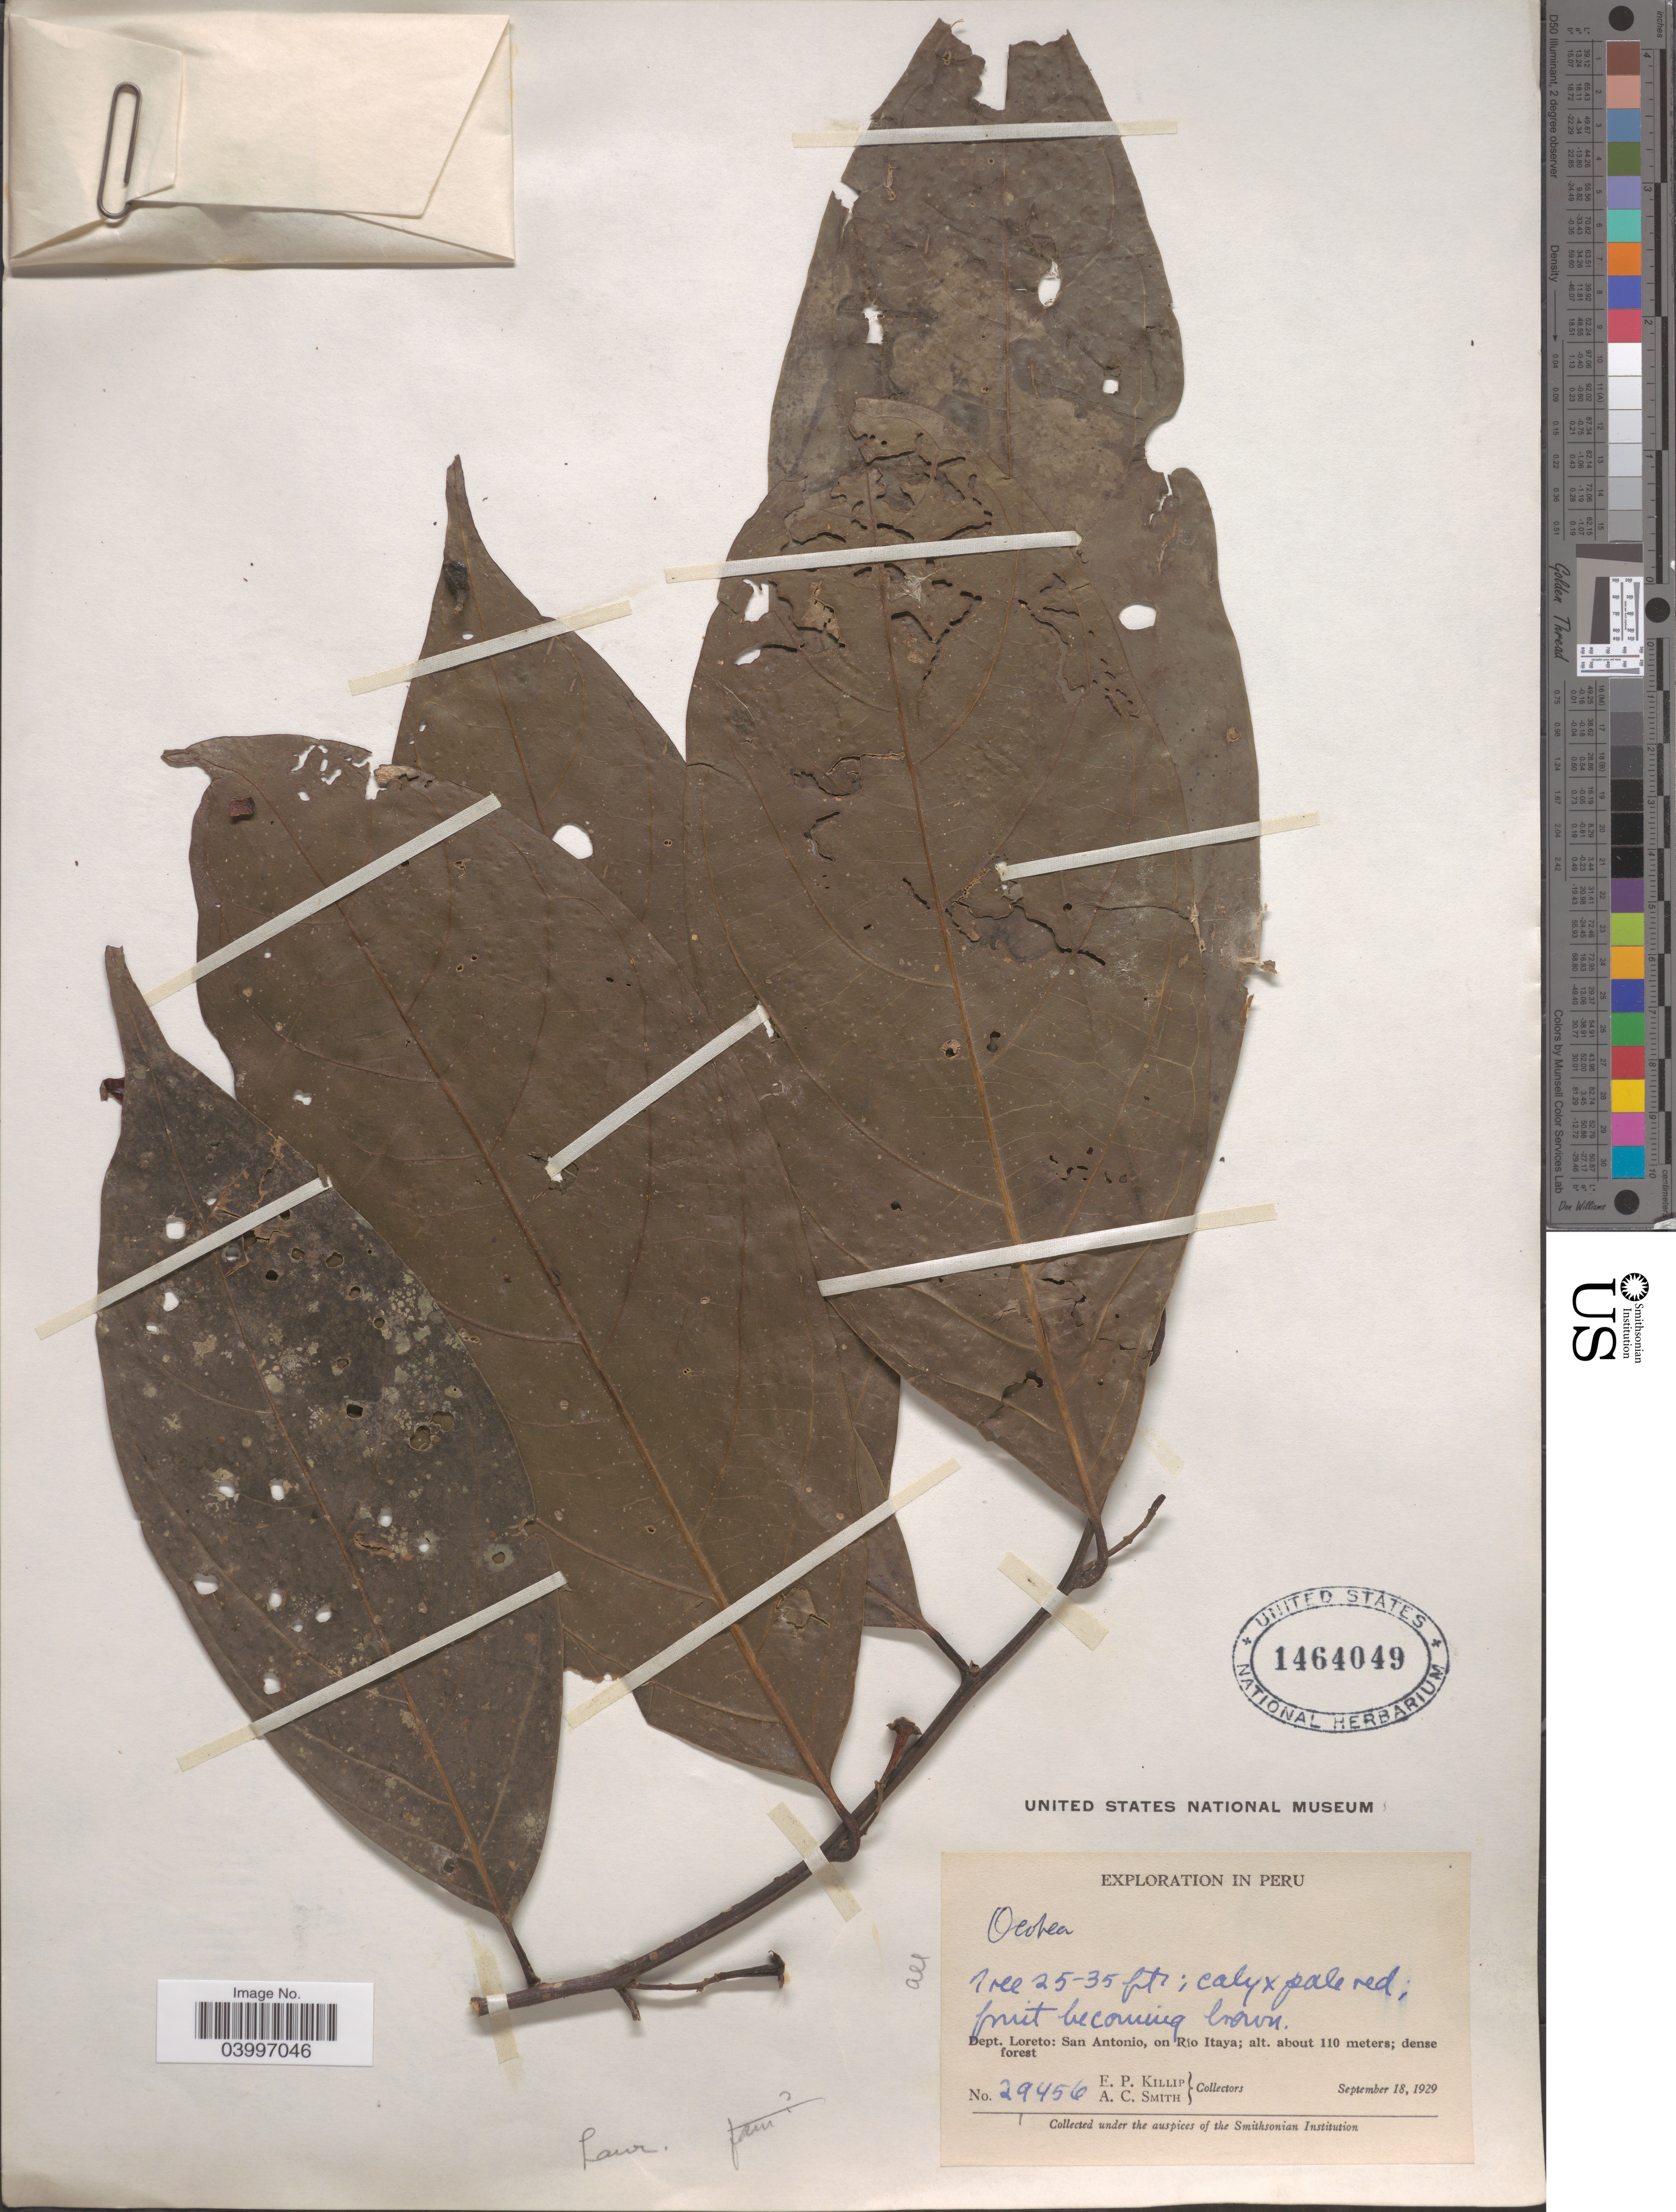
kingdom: Plantae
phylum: Tracheophyta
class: Magnoliopsida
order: Laurales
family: Lauraceae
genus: Ocotea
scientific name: Ocotea sp.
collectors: E. P. Killip & A. C. Smith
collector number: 29456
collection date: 1929-09-18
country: Peru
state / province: Loreto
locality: Dept. Loreto: San Antonio, on Río Itaya.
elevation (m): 110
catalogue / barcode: US 1464049